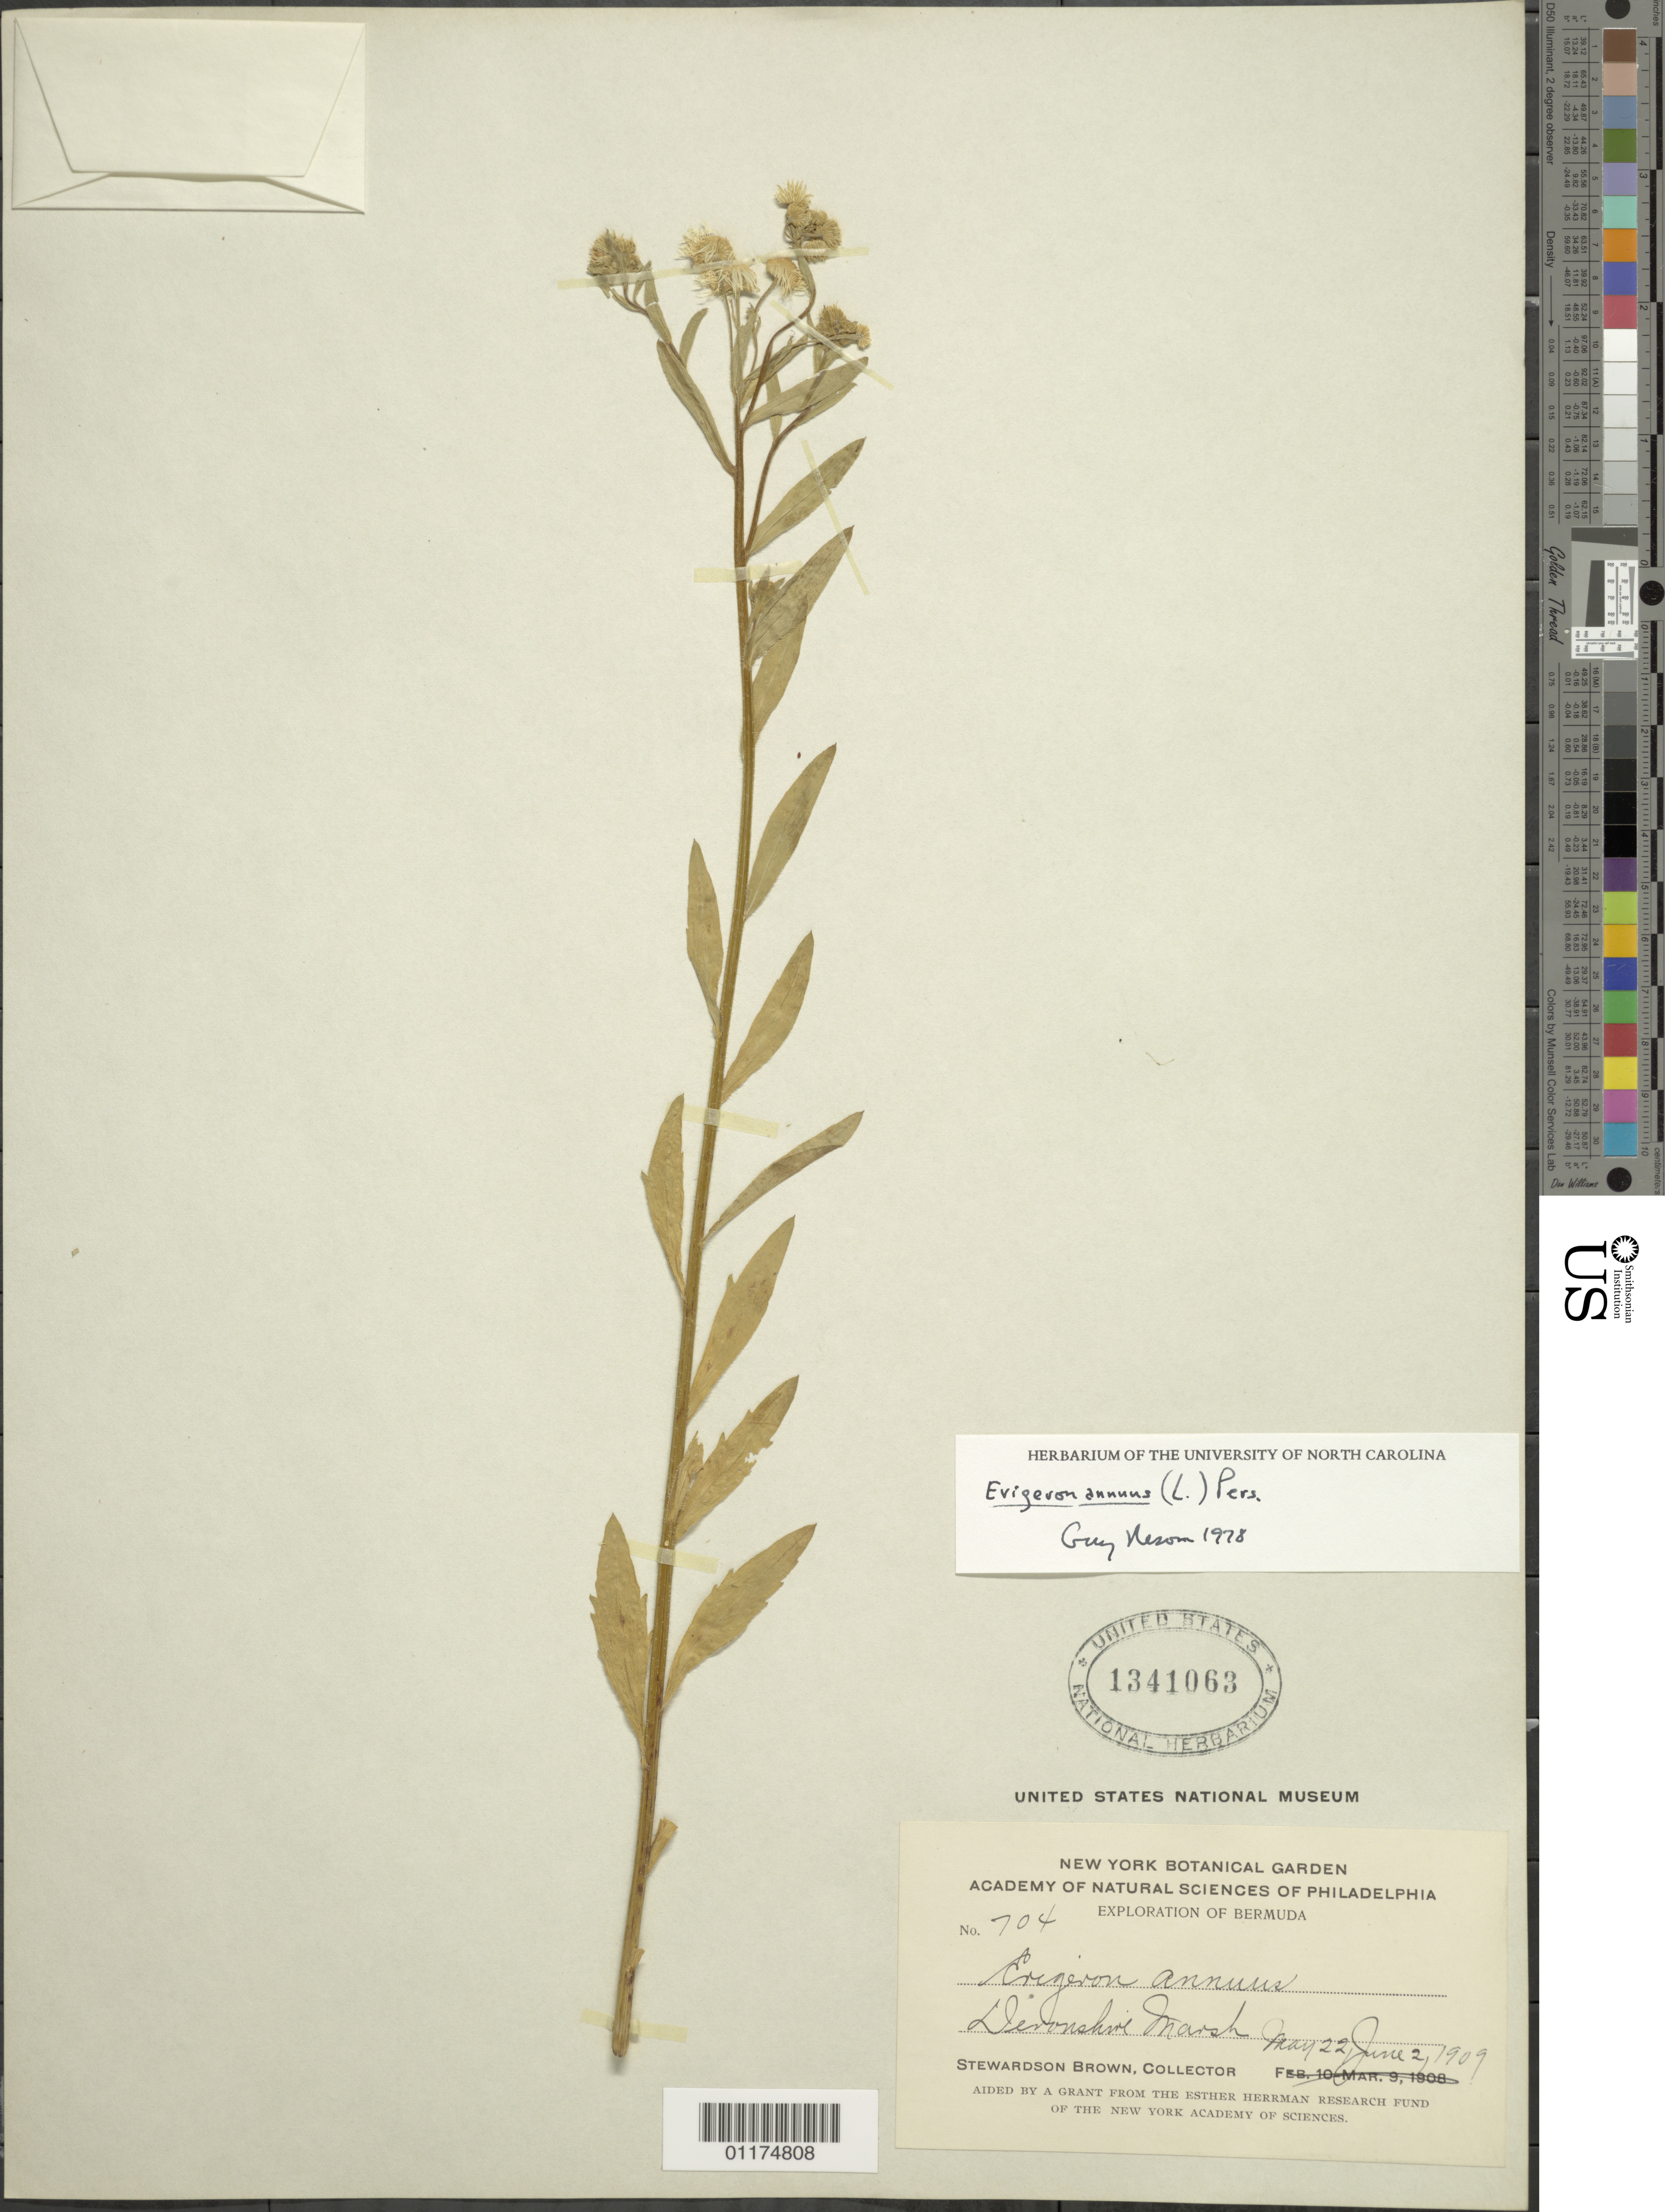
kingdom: Plantae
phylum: Tracheophyta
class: Magnoliopsida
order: Asterales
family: Asteraceae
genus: Erigeron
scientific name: Erigeron annuus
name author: (L.) Pers.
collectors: S. Brown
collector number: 704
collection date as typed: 22 May 1909 and 02 Jun 1909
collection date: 1909-05-22,1909-06-02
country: Bermuda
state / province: Devonshire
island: Bermuda I.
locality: Marsh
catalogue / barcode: US 1341063